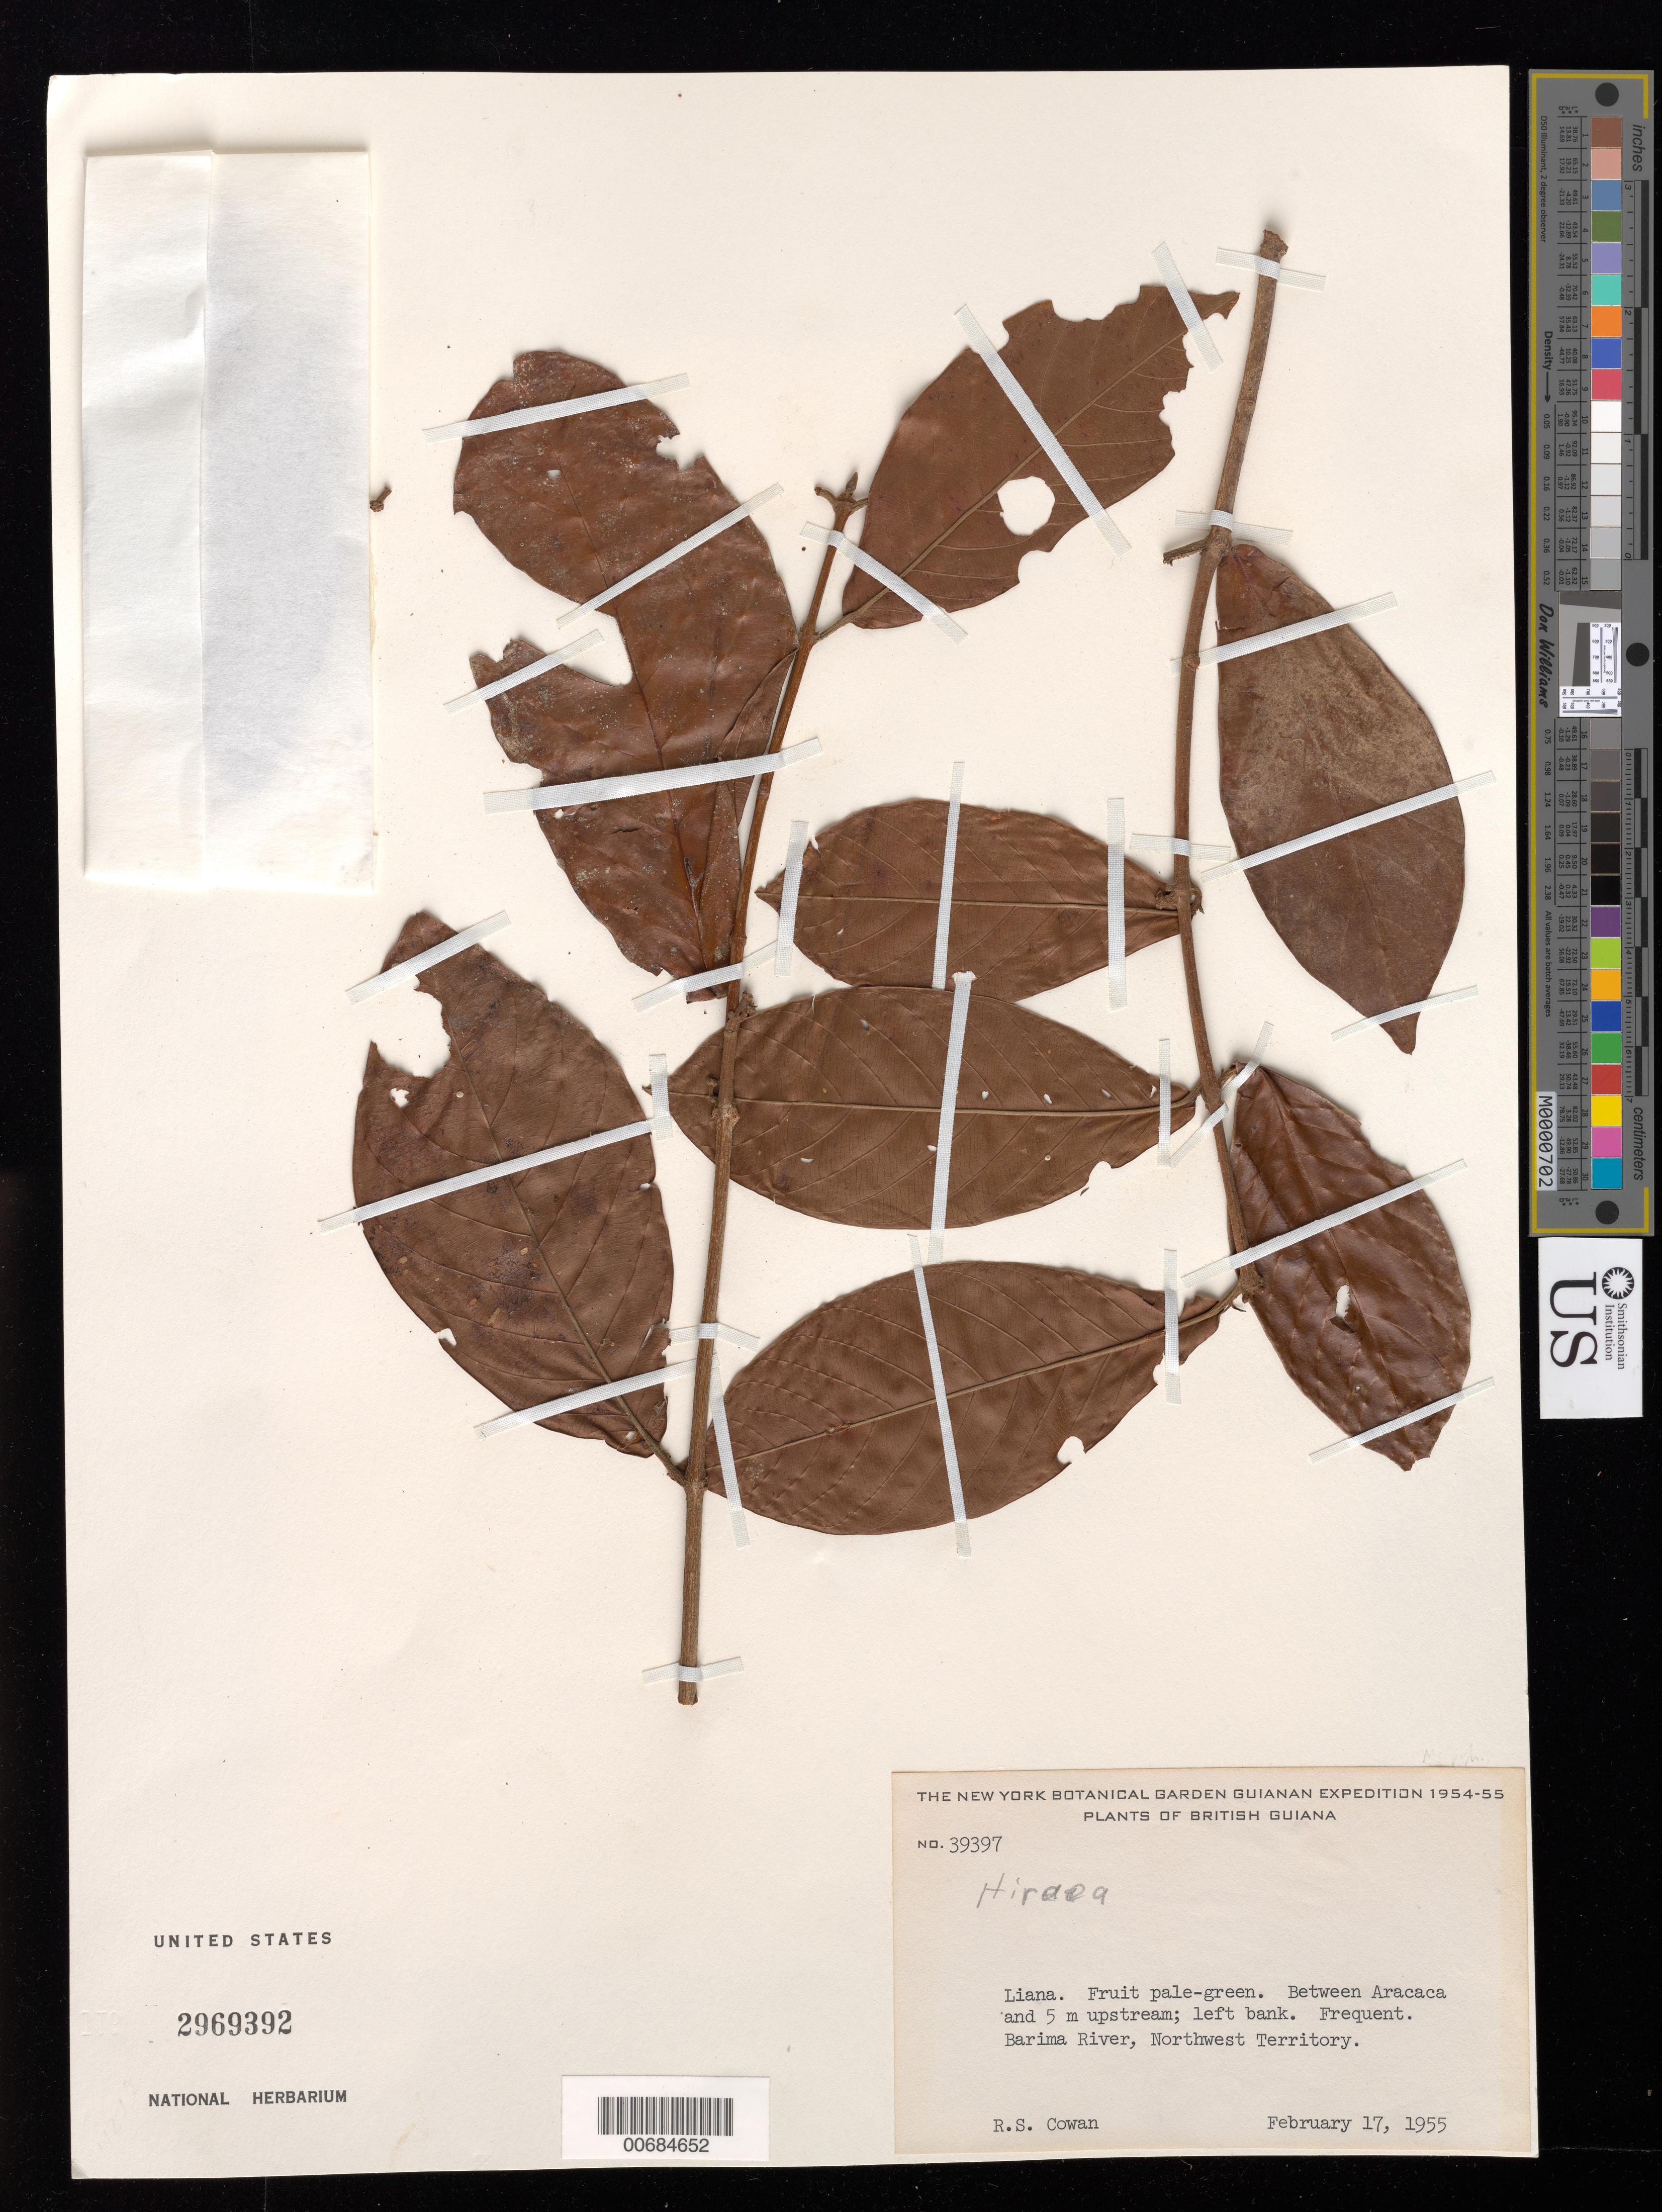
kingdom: Plantae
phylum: Tracheophyta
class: Magnoliopsida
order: Malpighiales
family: Malpighiaceae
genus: Hiraea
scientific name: Hiraea sp.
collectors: R. S. Cowan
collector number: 39397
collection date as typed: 17-Feb-55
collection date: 1955-02-17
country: Guyana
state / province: Barima-Waini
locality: Barima R., between Aracaca and 5 km upstream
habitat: Riverbank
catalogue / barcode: US 2969392